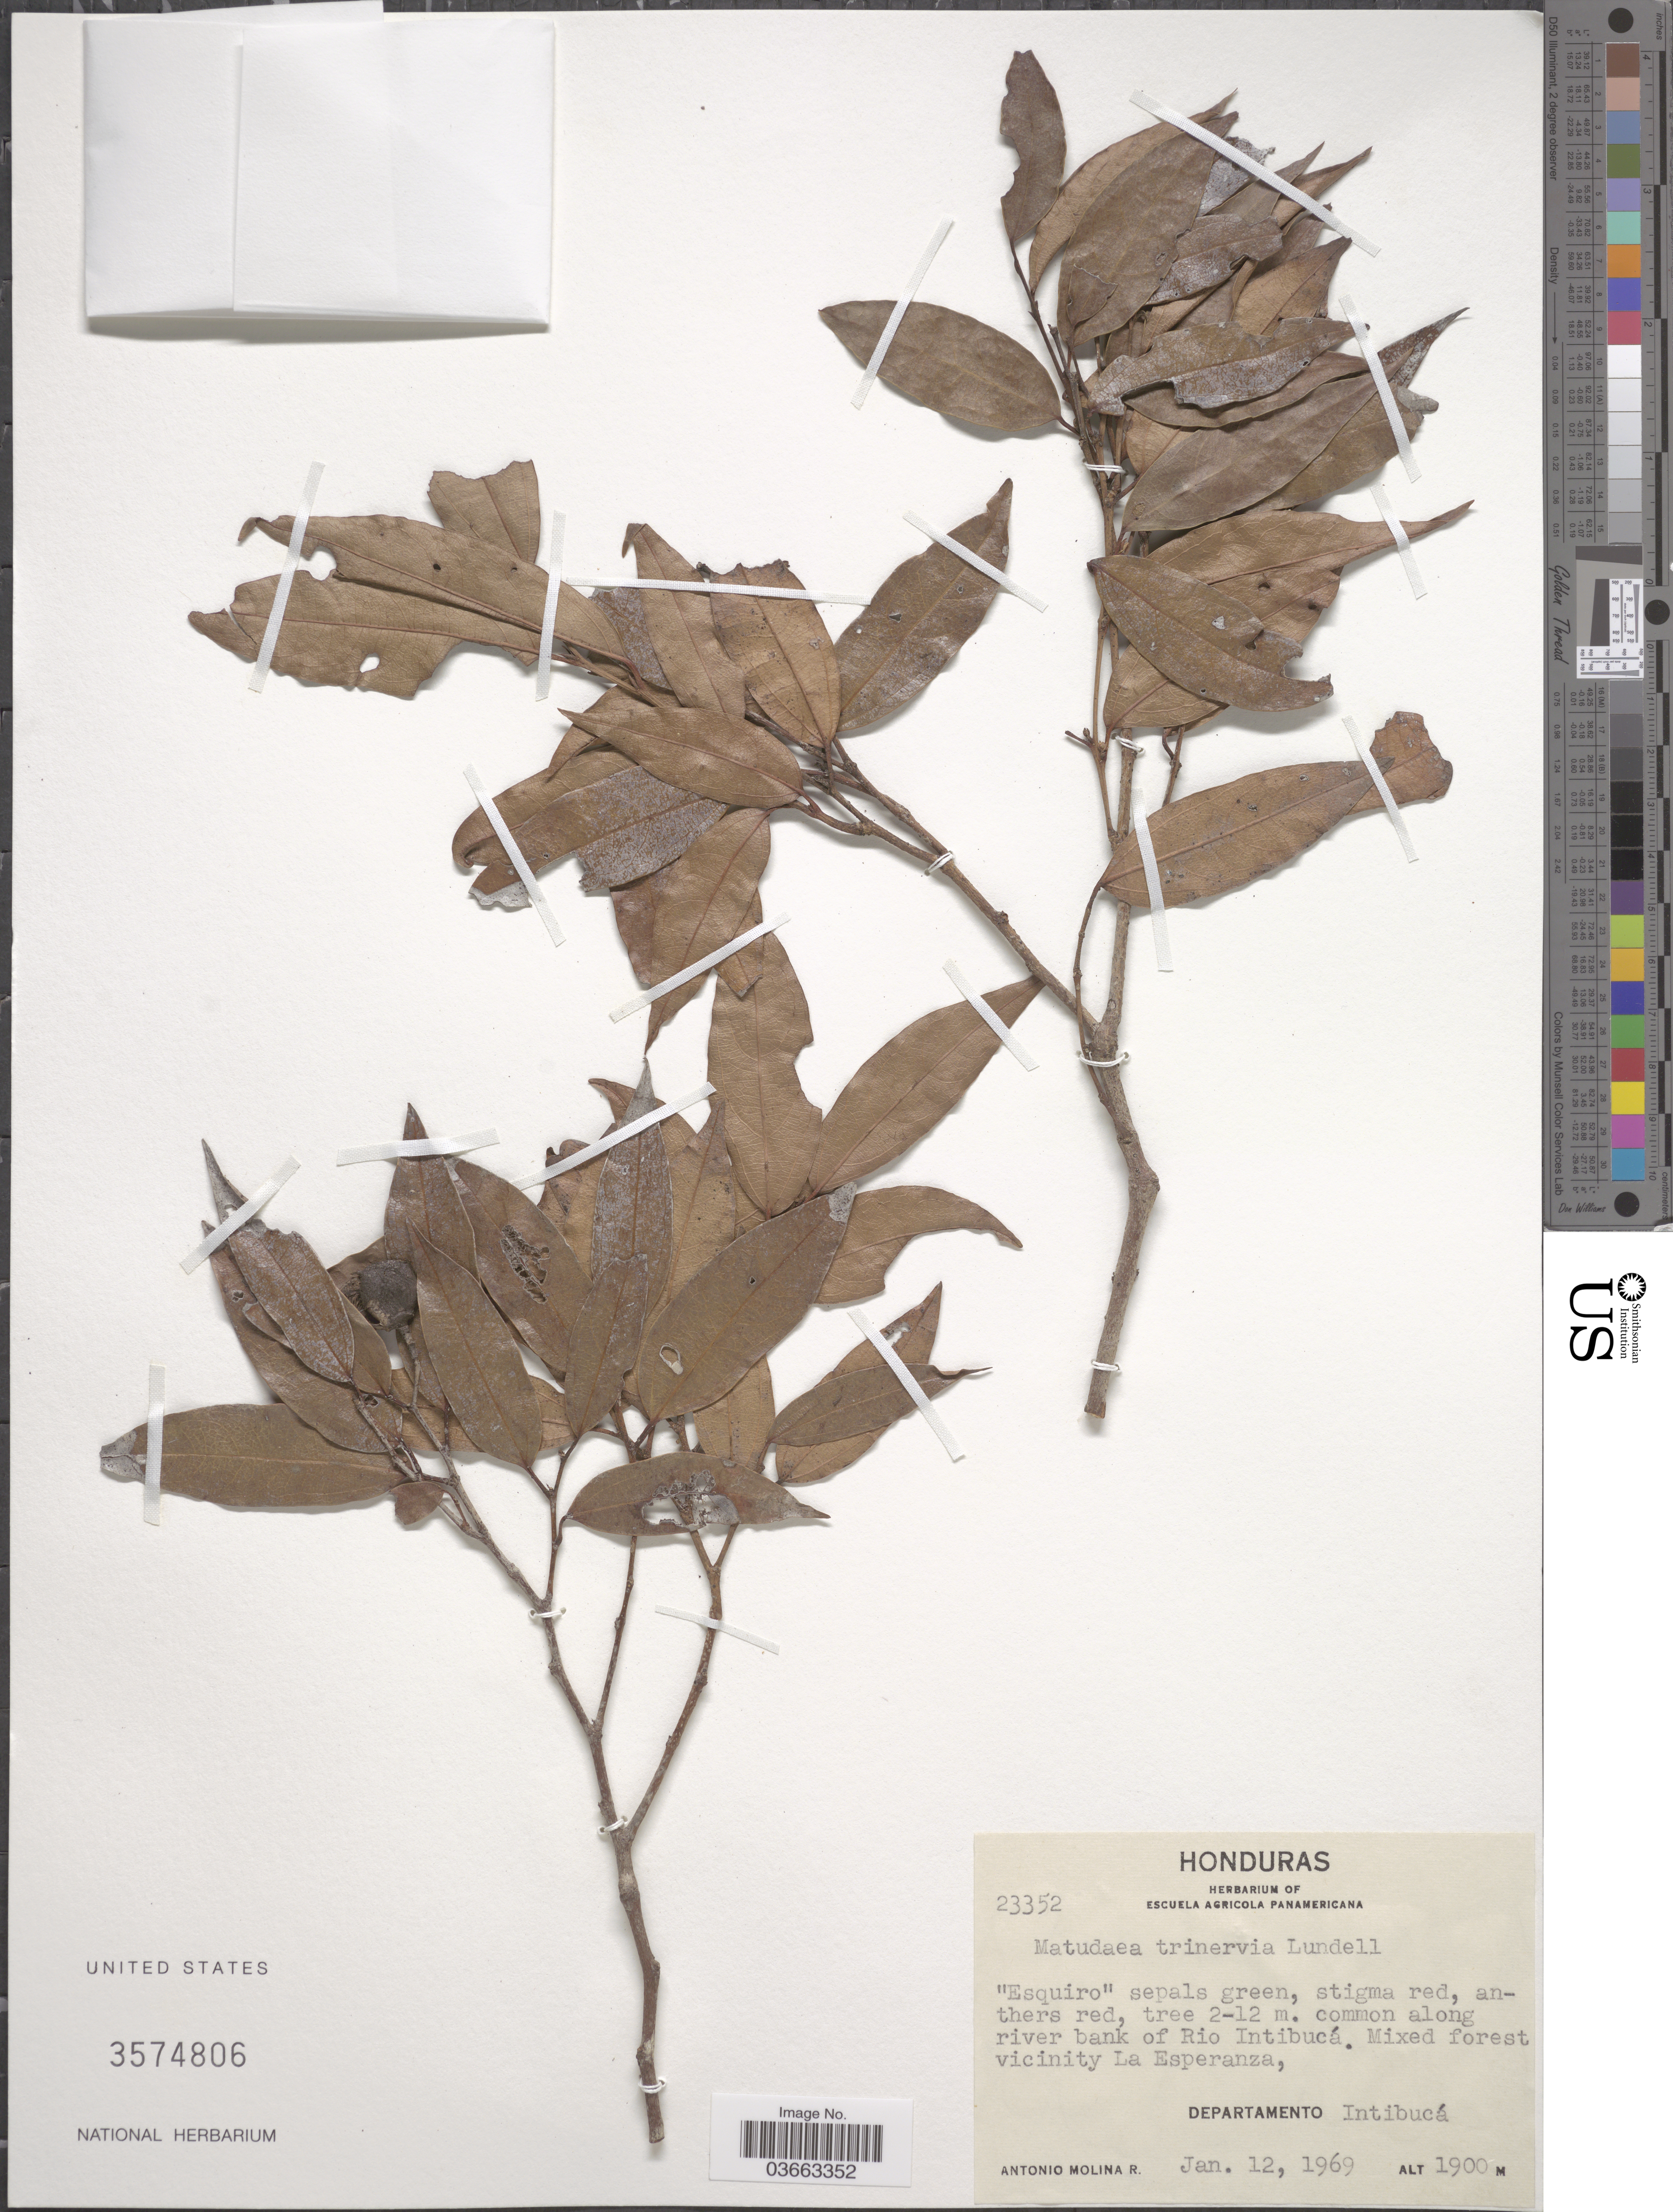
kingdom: Plantae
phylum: Tracheophyta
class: Magnoliopsida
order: Saxifragales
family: Hamamelidaceae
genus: Matudaea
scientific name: Matudaea trinervia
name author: Lundell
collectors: A. Molina R.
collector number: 23352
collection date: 1969-01-12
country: Honduras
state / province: Intibuca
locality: Along river bank of Rio Intibucá. Vicinity La Esperanza, Departamento Intibucá.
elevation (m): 1900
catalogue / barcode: US 3574806